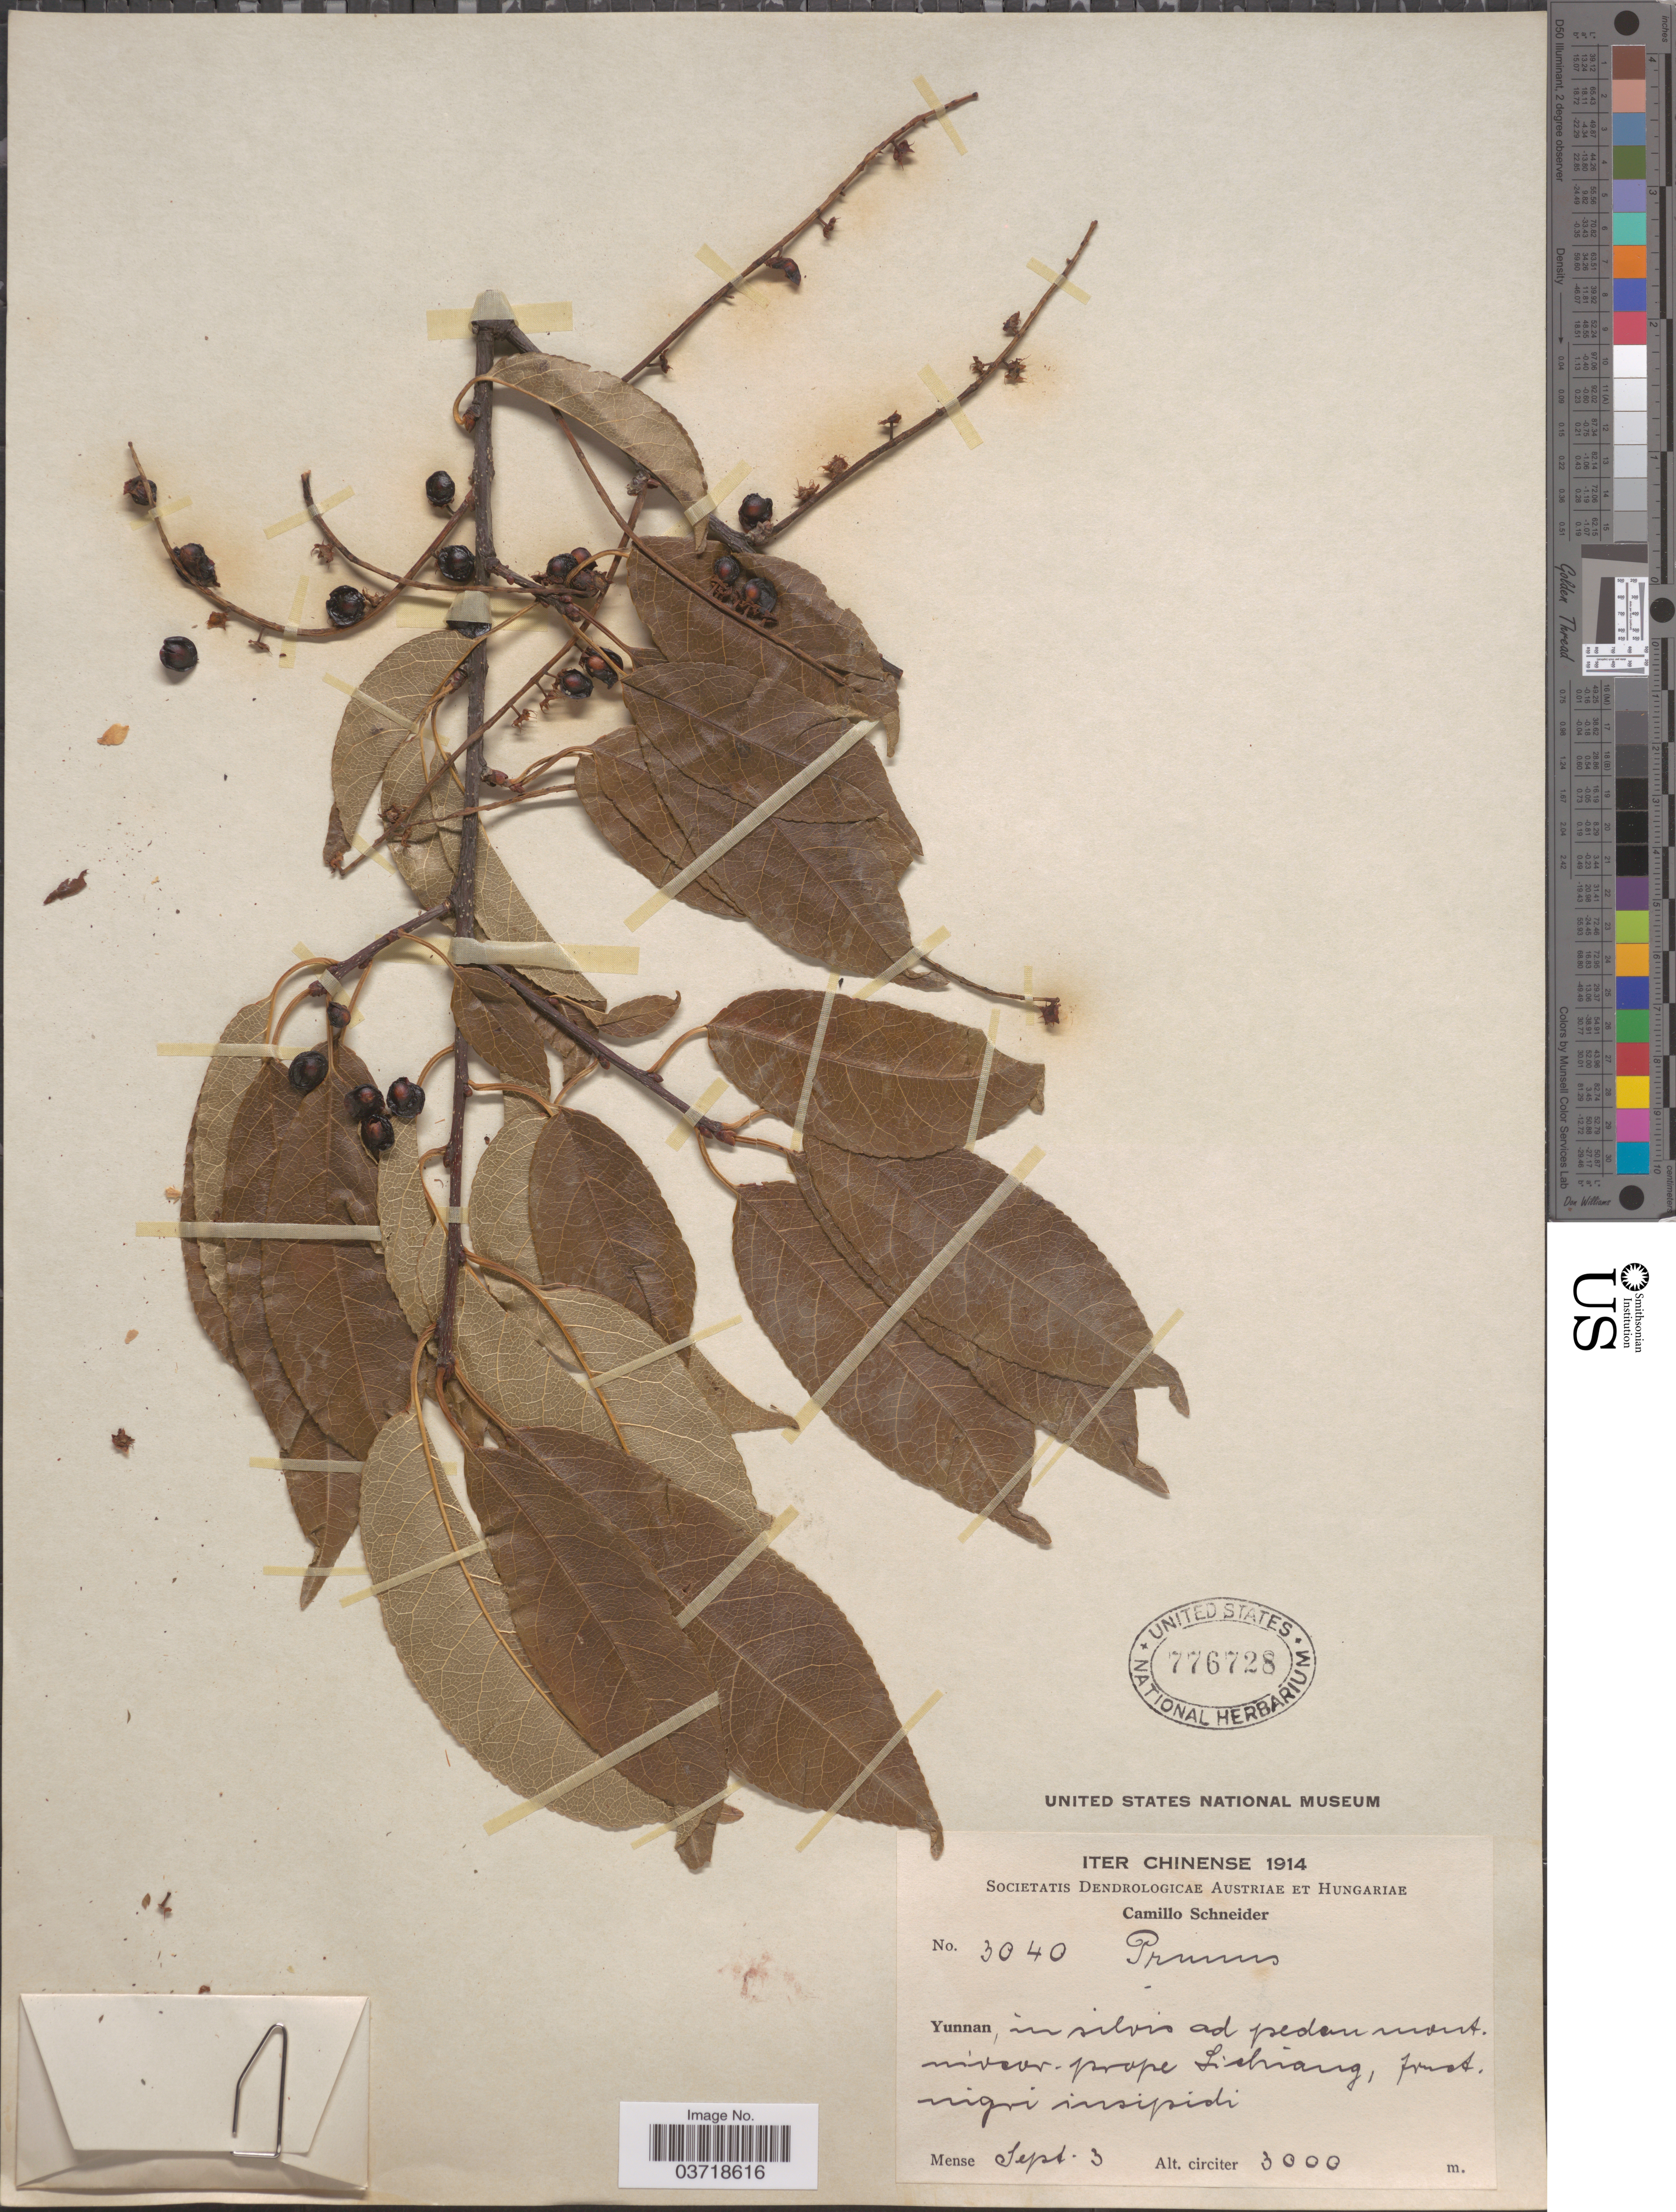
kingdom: Plantae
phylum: Tracheophyta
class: Magnoliopsida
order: Rosales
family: Rosaceae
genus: Prunus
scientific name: Prunus sp.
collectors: C. K. Schneider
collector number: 3040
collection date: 1914-09-03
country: China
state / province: Yunnan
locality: Iter Chinense. In silvis ad pedan mont. mivar, prope Lichiang.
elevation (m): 3000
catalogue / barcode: US 776728